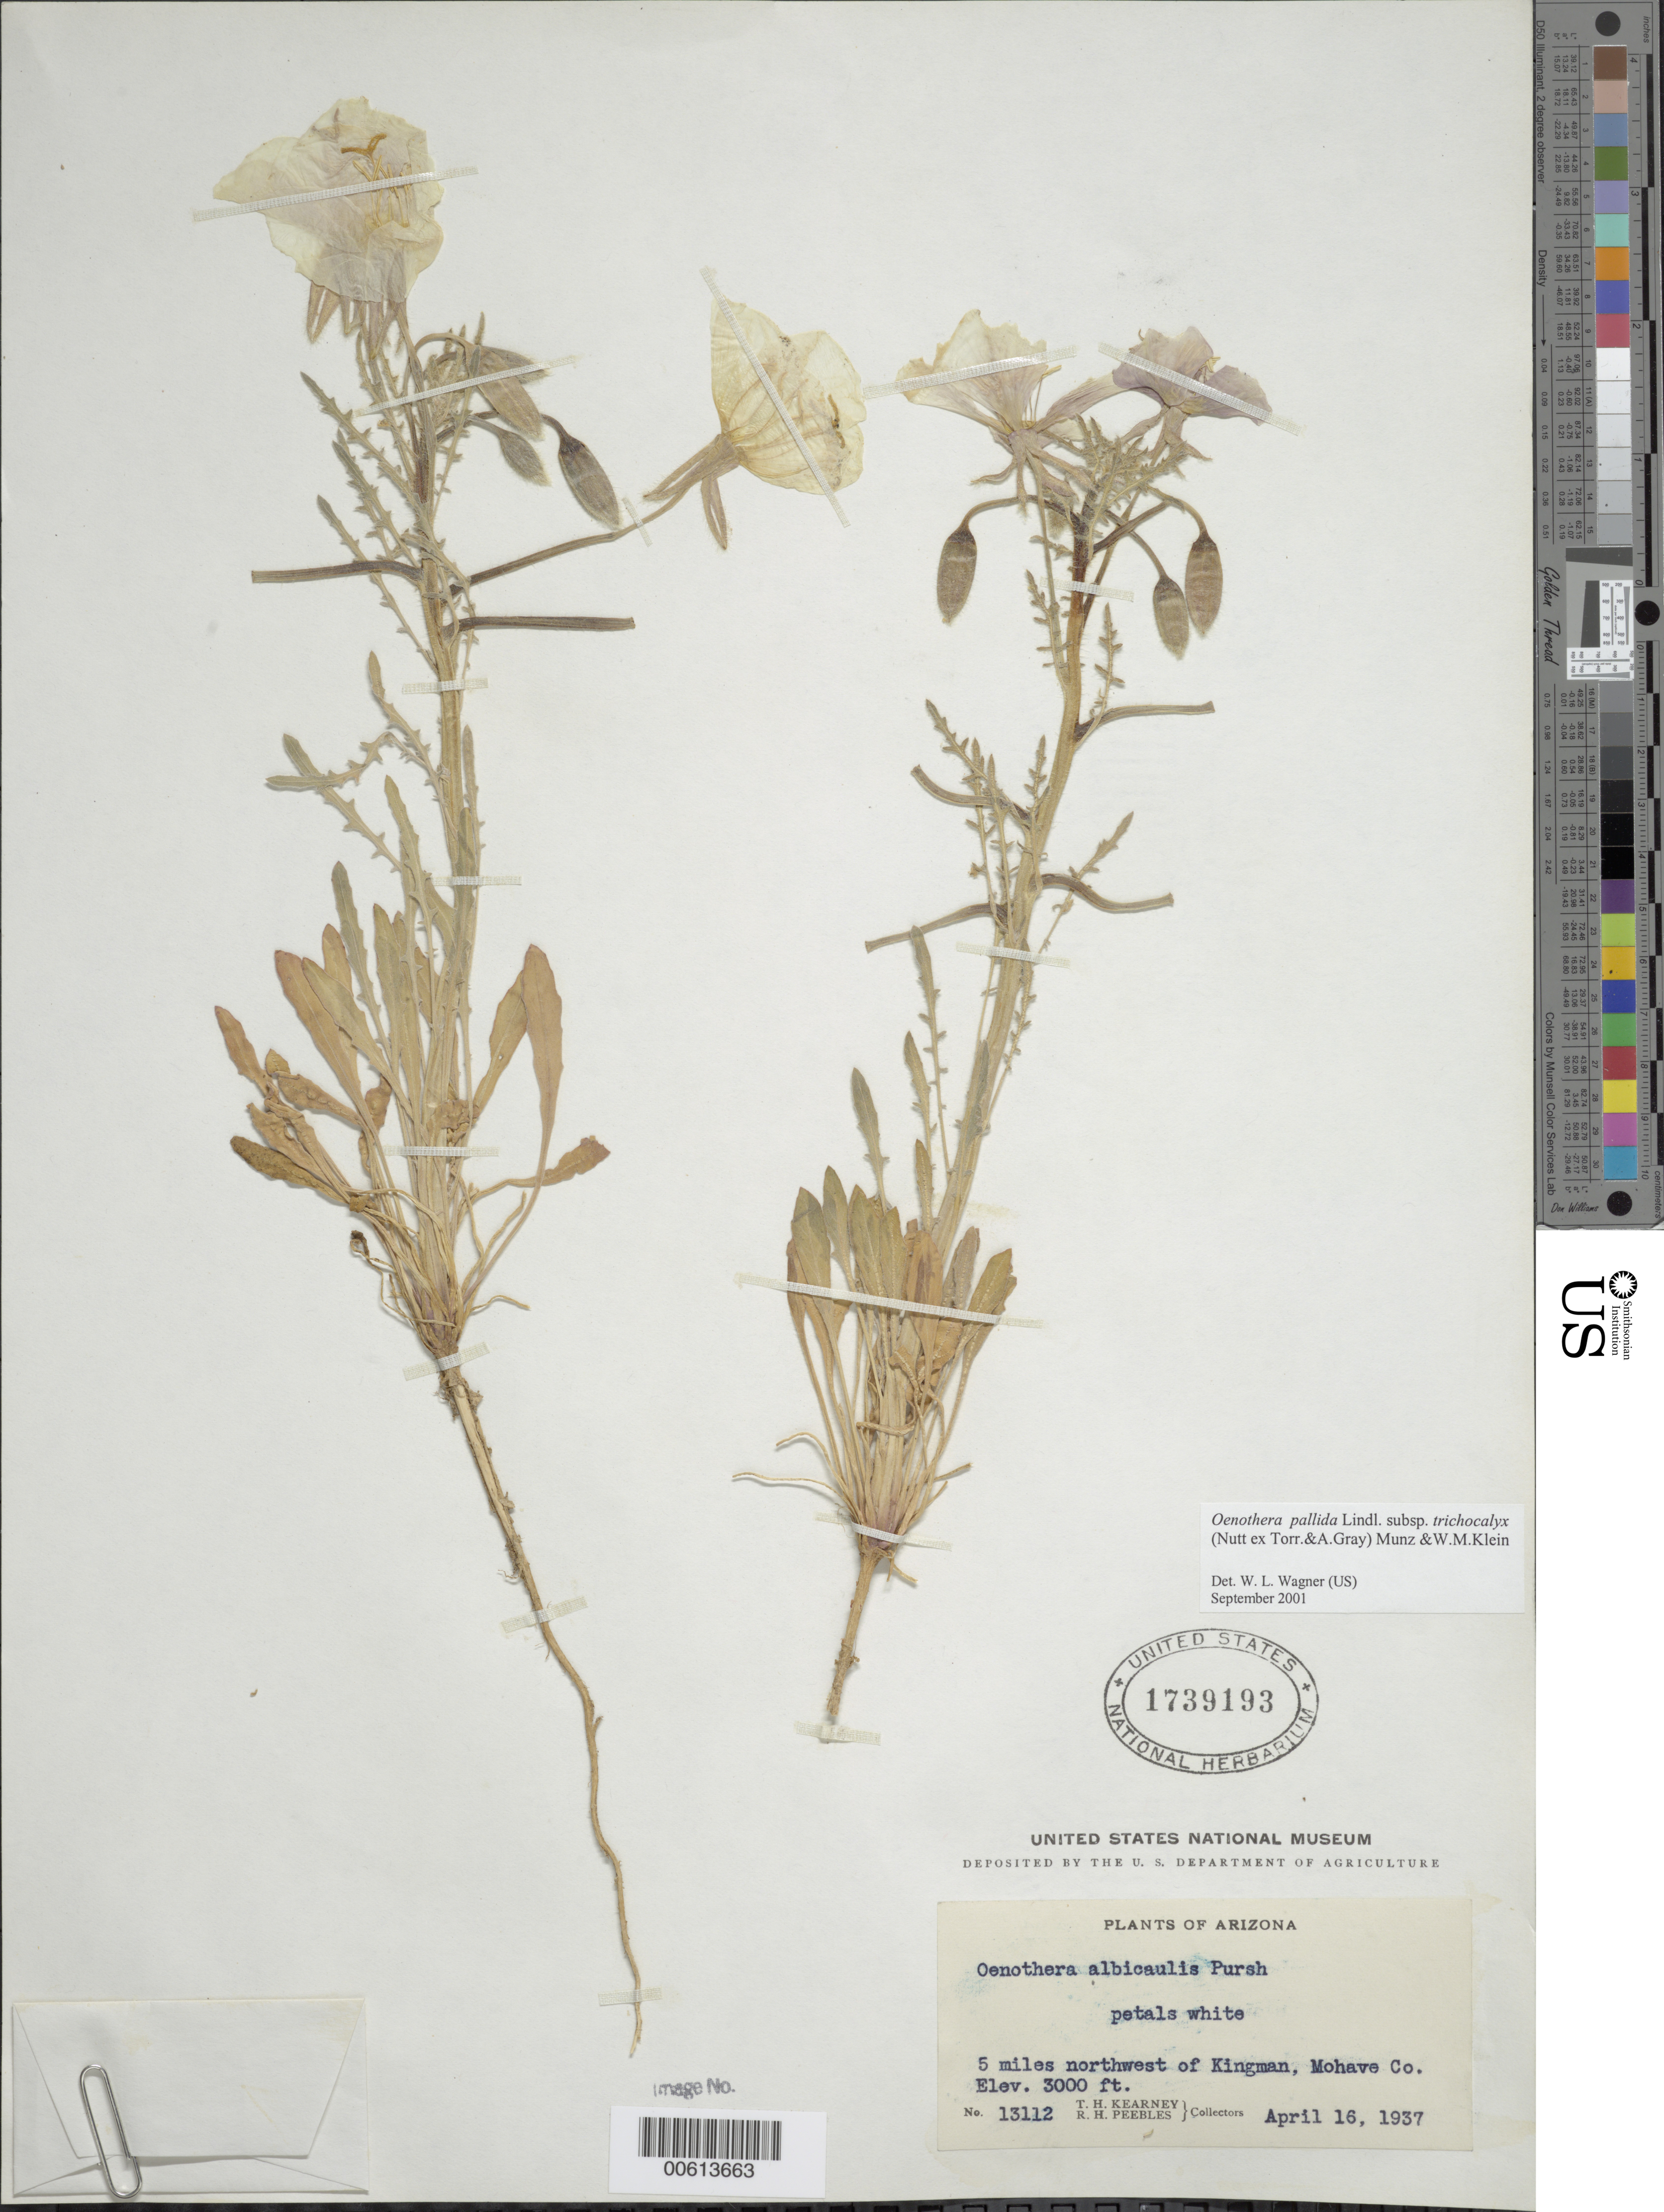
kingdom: Plantae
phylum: Tracheophyta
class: Magnoliopsida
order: Myrtales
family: Onagraceae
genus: Oenothera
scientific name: Oenothera pallida subsp. trichocalyx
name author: (Nutt.) Munz & W.M. Klein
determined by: Wagner, W. L., (BOT), Smithsonian Institution - National Museum of Natural History (UNITED STATES)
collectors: T. H. Kearney & R. H. Peebles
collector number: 13112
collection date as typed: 16 Apr 1937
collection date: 1937-04-16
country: United States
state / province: Arizona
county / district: Mohave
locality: NW of Kingman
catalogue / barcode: US 1739193